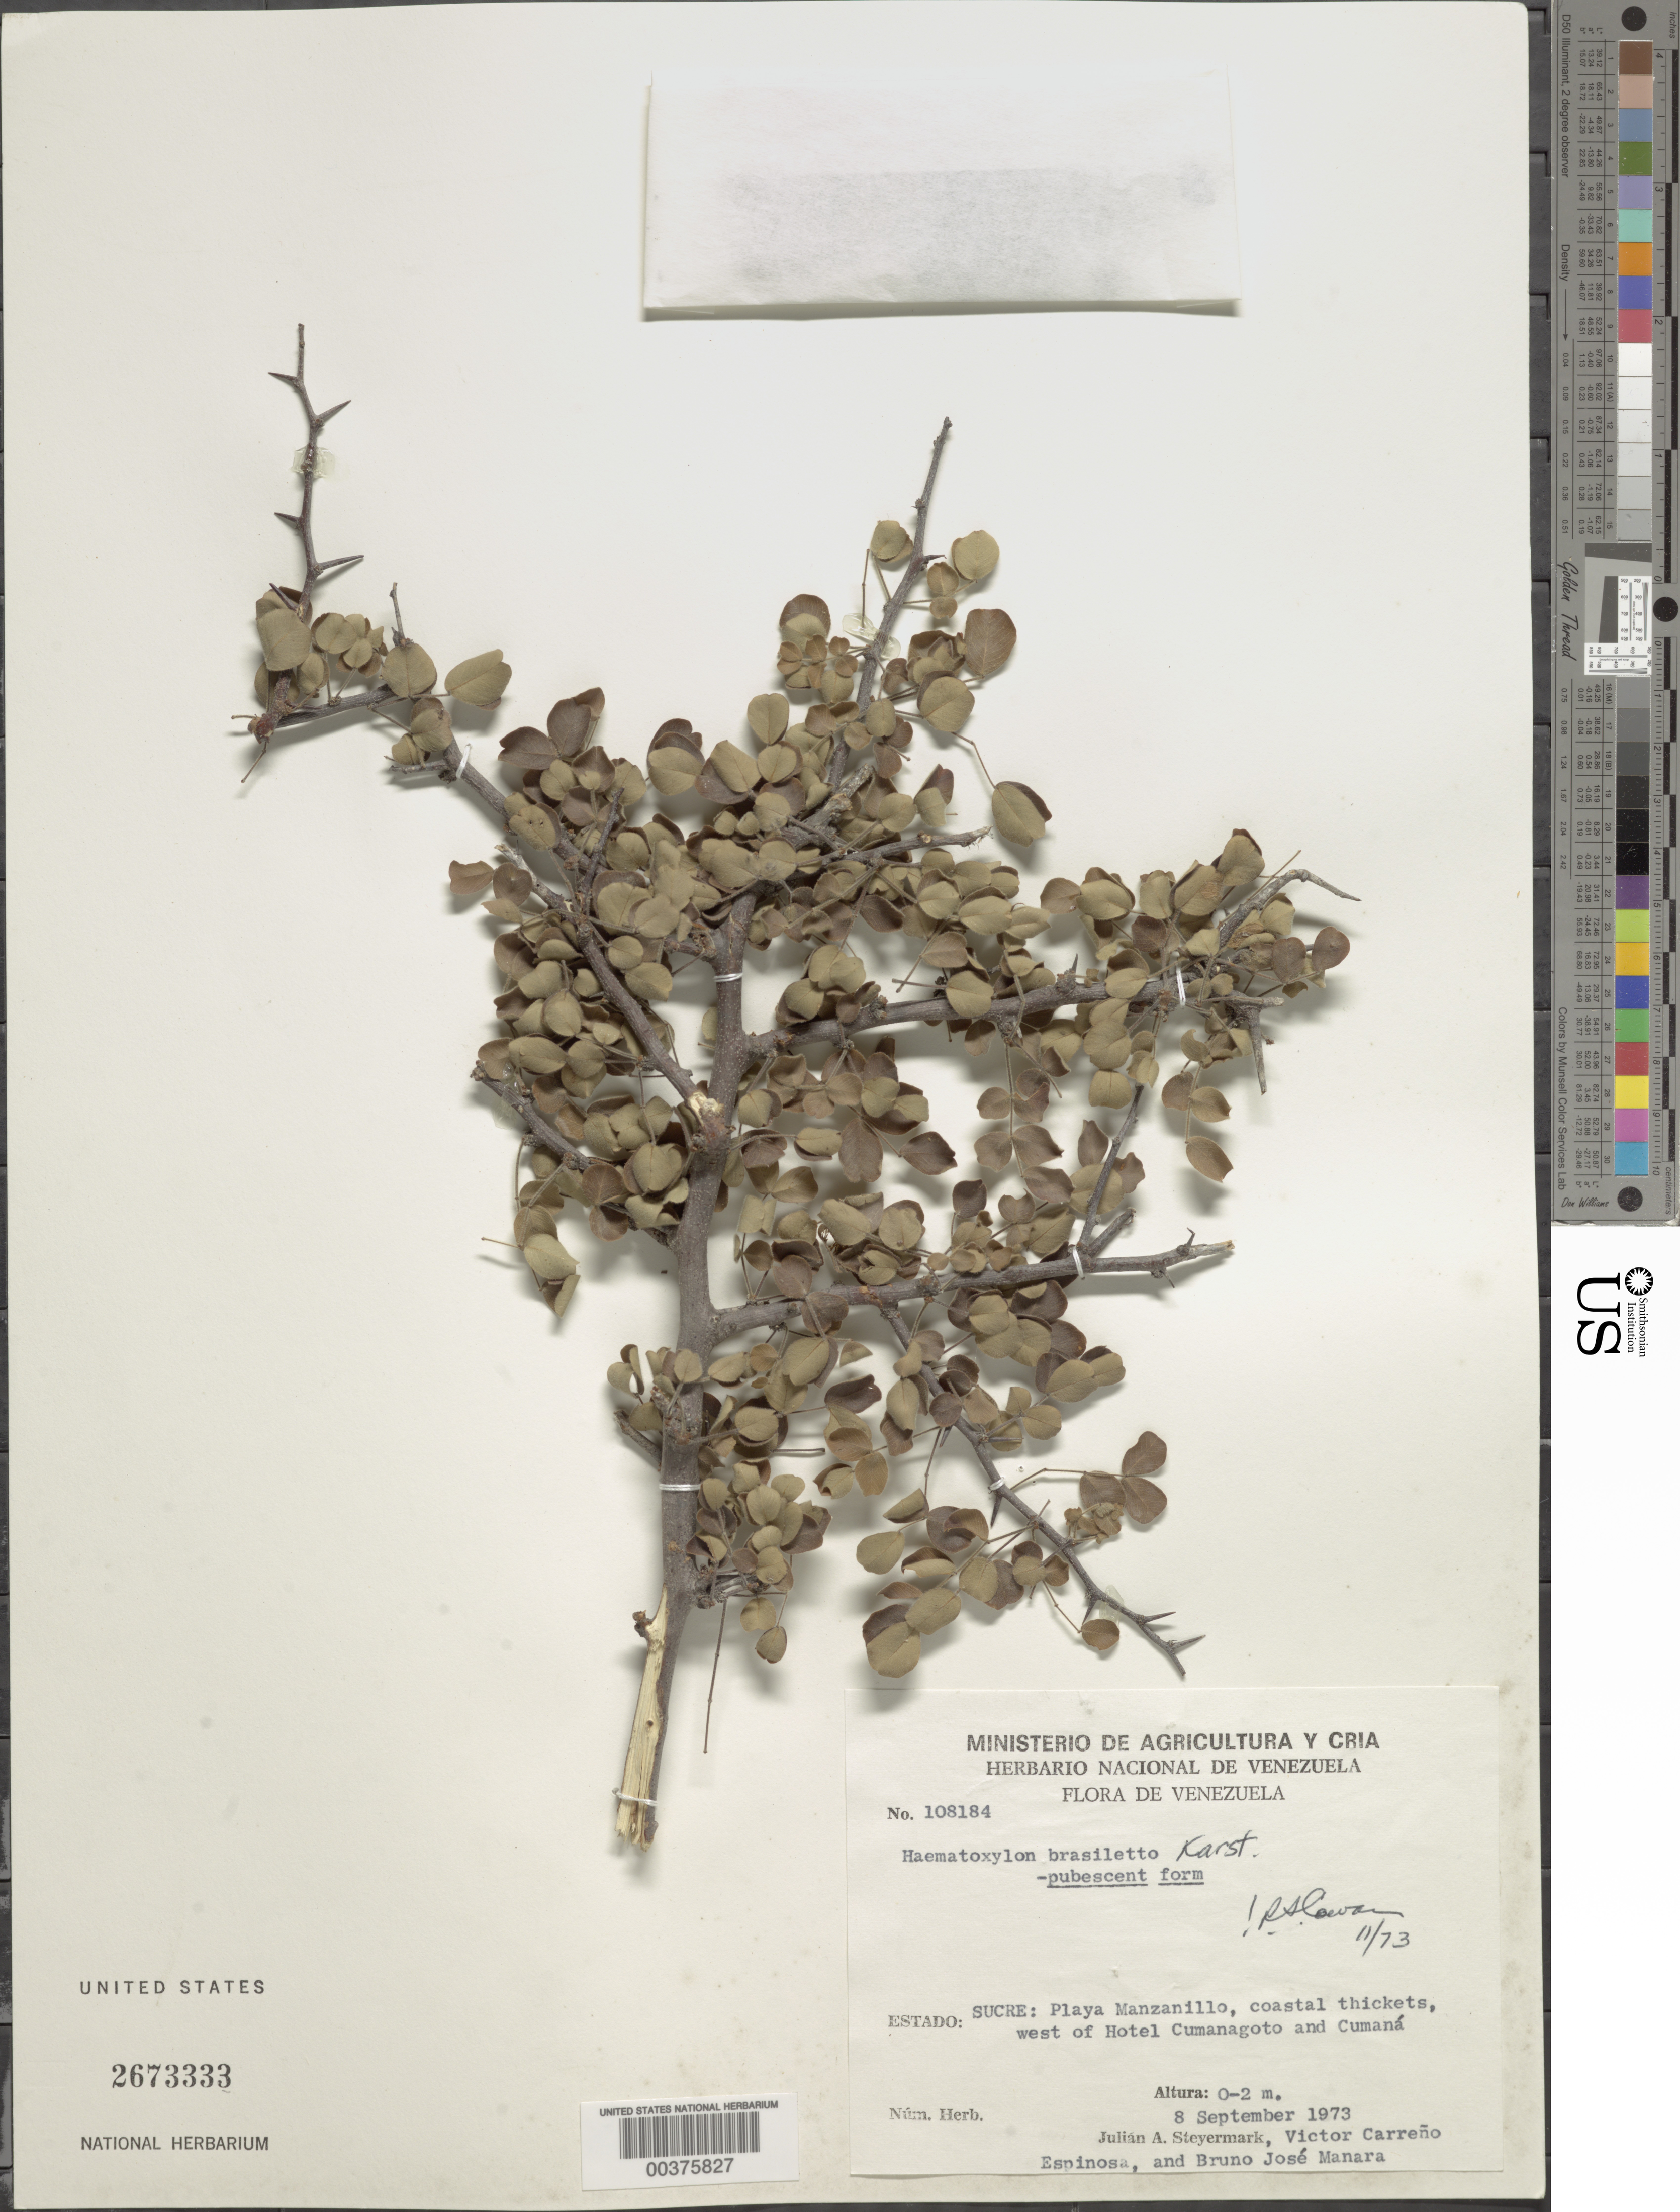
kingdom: Plantae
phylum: Tracheophyta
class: Magnoliopsida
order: Fabales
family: Fabaceae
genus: Haematoxylum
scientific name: Haematoxylum brasiletto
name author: H. Karst.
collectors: J. Steyermark, V. Carreño E. & B. Manara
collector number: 108184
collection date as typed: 08 Sep 1973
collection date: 1973-09-08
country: Venezuela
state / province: Sucre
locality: Playa manzanillo, w of hotel cumanagoto and cumana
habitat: Coastal thickets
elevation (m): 0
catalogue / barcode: US 2673333